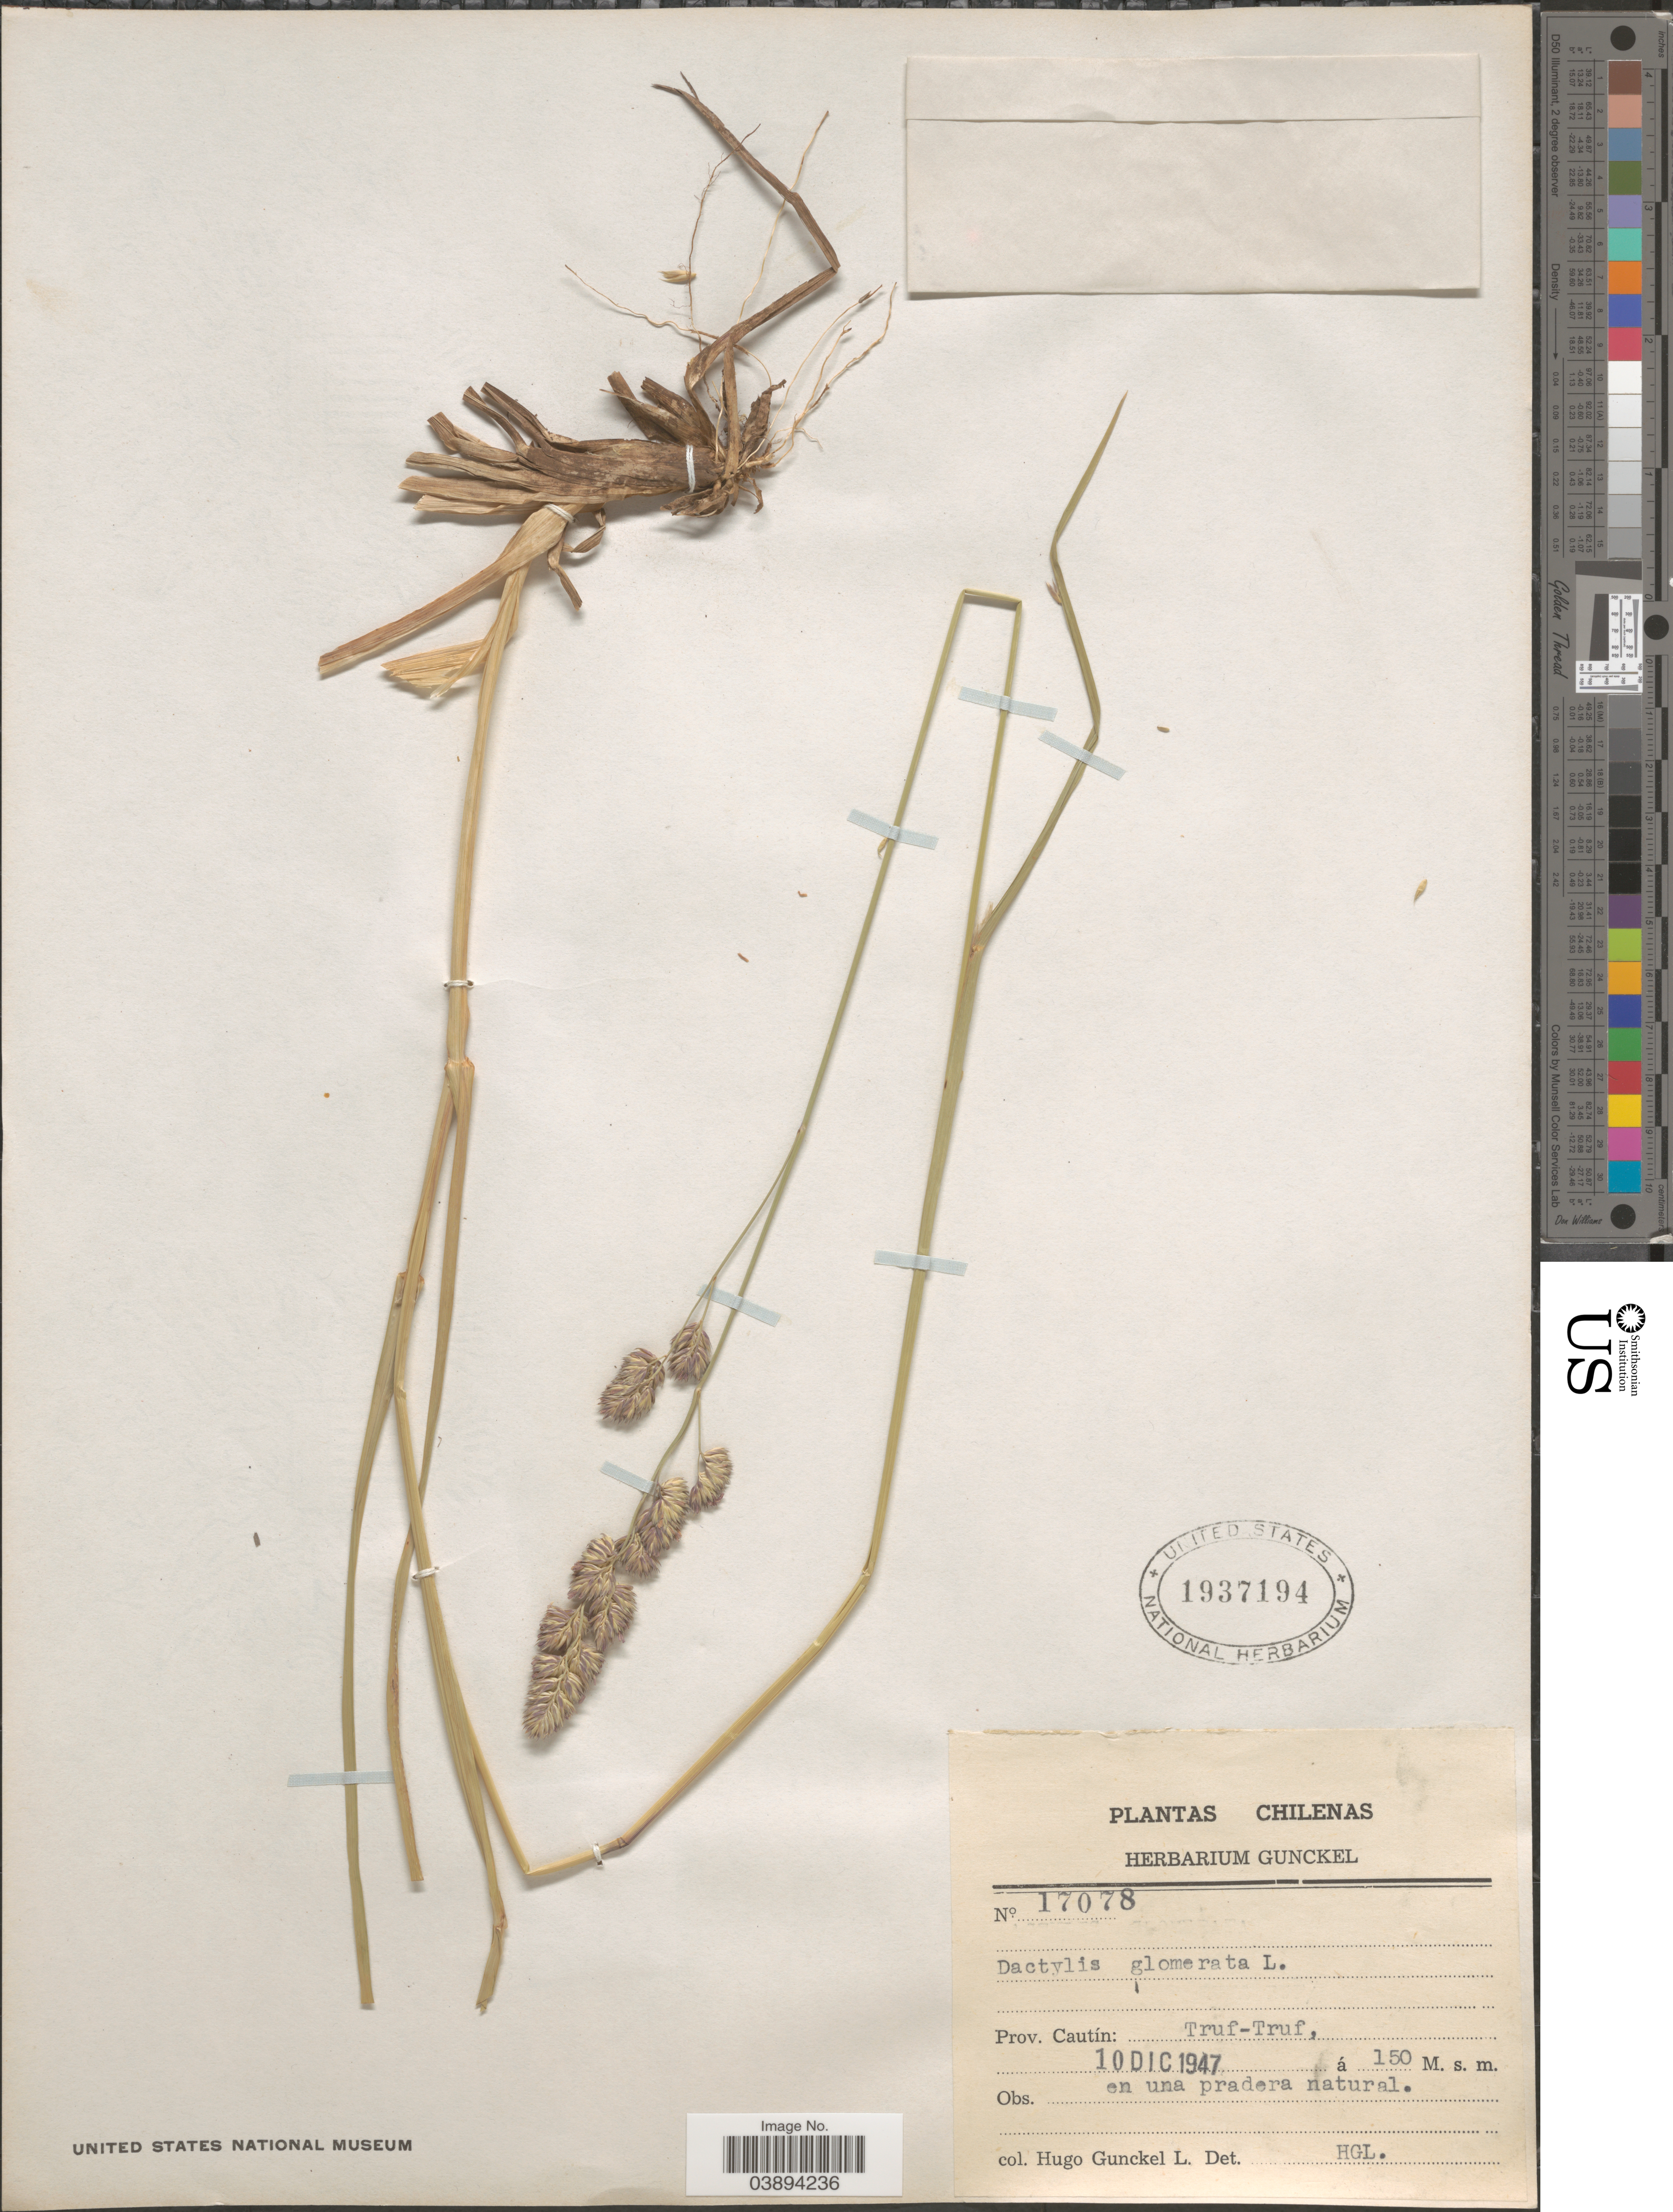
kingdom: Plantae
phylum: Tracheophyta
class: Liliopsida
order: Poales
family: Poaceae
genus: Dactylis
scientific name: Dactylis glomerata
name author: L.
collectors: H. Gunckel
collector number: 17078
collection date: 1947-12-10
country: Chile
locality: Prov. Cautín: Truf-Truf.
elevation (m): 150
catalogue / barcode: US 1937194